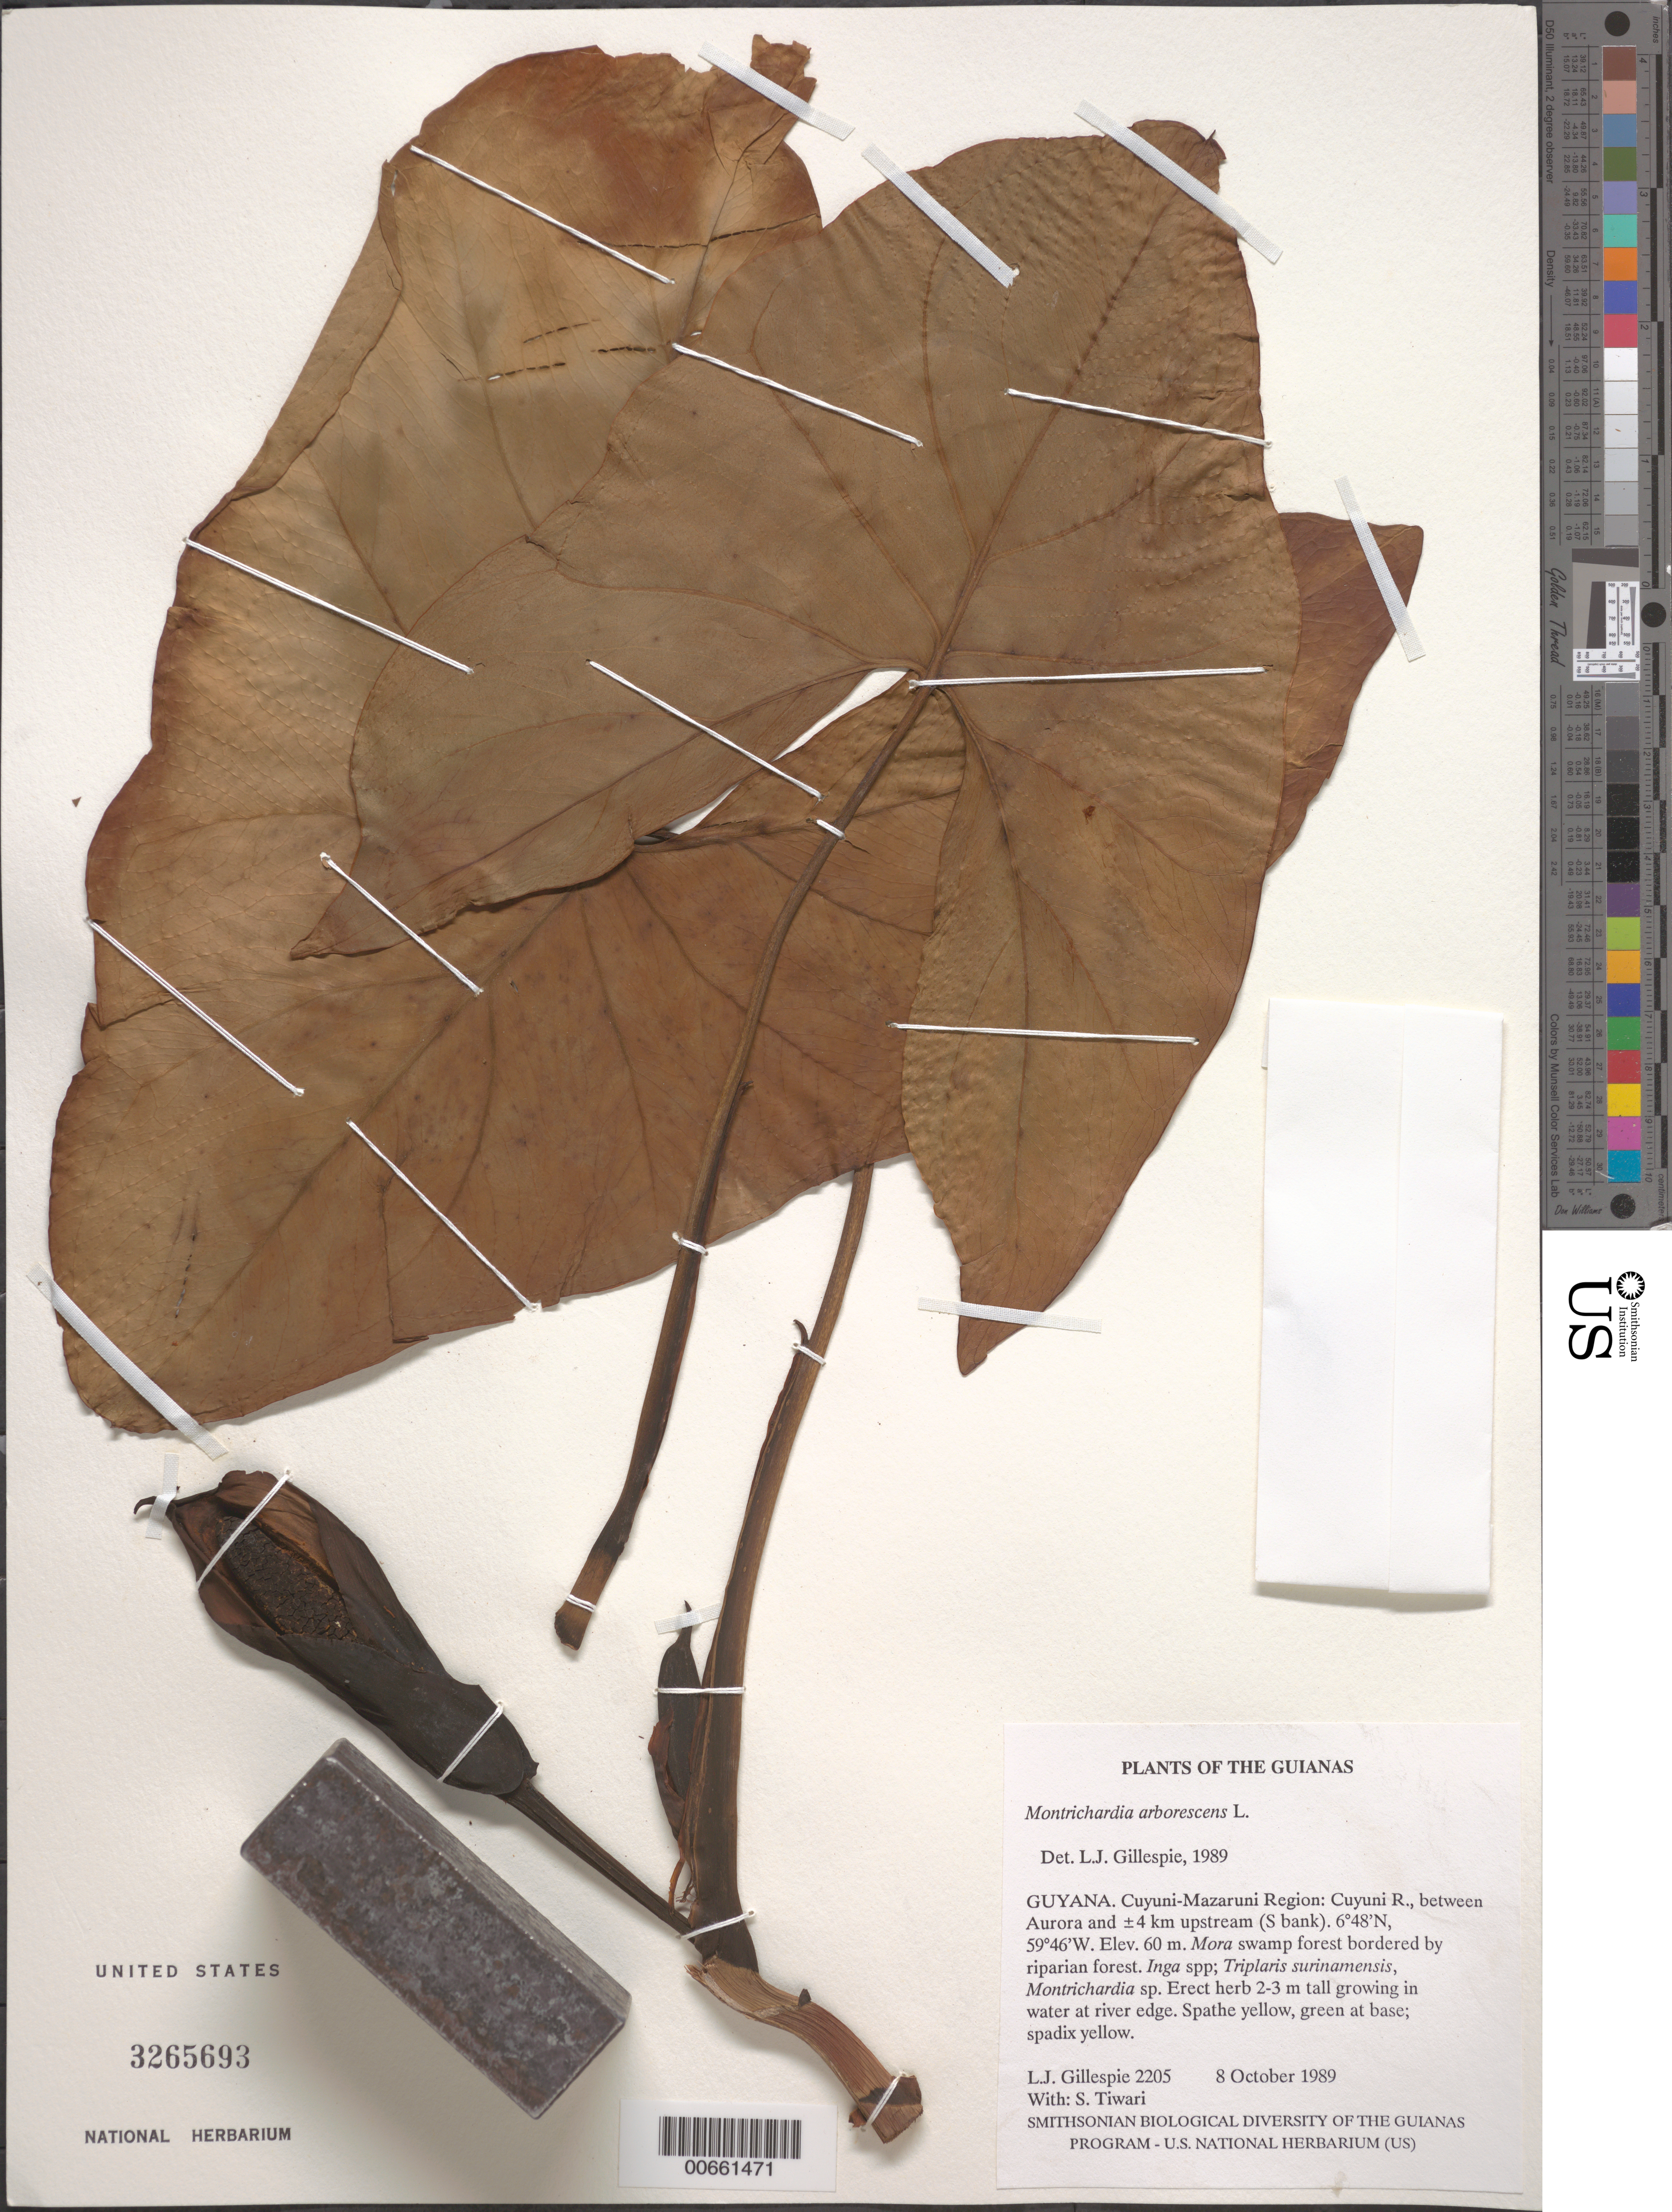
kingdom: Plantae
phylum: Tracheophyta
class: Liliopsida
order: Alismatales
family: Araceae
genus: Montrichardia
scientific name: Montrichardia arborescens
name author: (L.) Schott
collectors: L. J. Gillespie & S. Tiwari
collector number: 2205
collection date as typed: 8 October 1989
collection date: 1989-10-08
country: Guyana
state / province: Cuyuni-Mazaruni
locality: Cuyuni R., between Aurora and ±4 km upstream (S bank)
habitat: Mora swamp forest bordered by riparian forest. Inga spp; Triplaris surinamensis, Montrichardia sp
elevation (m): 60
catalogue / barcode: US 3265693